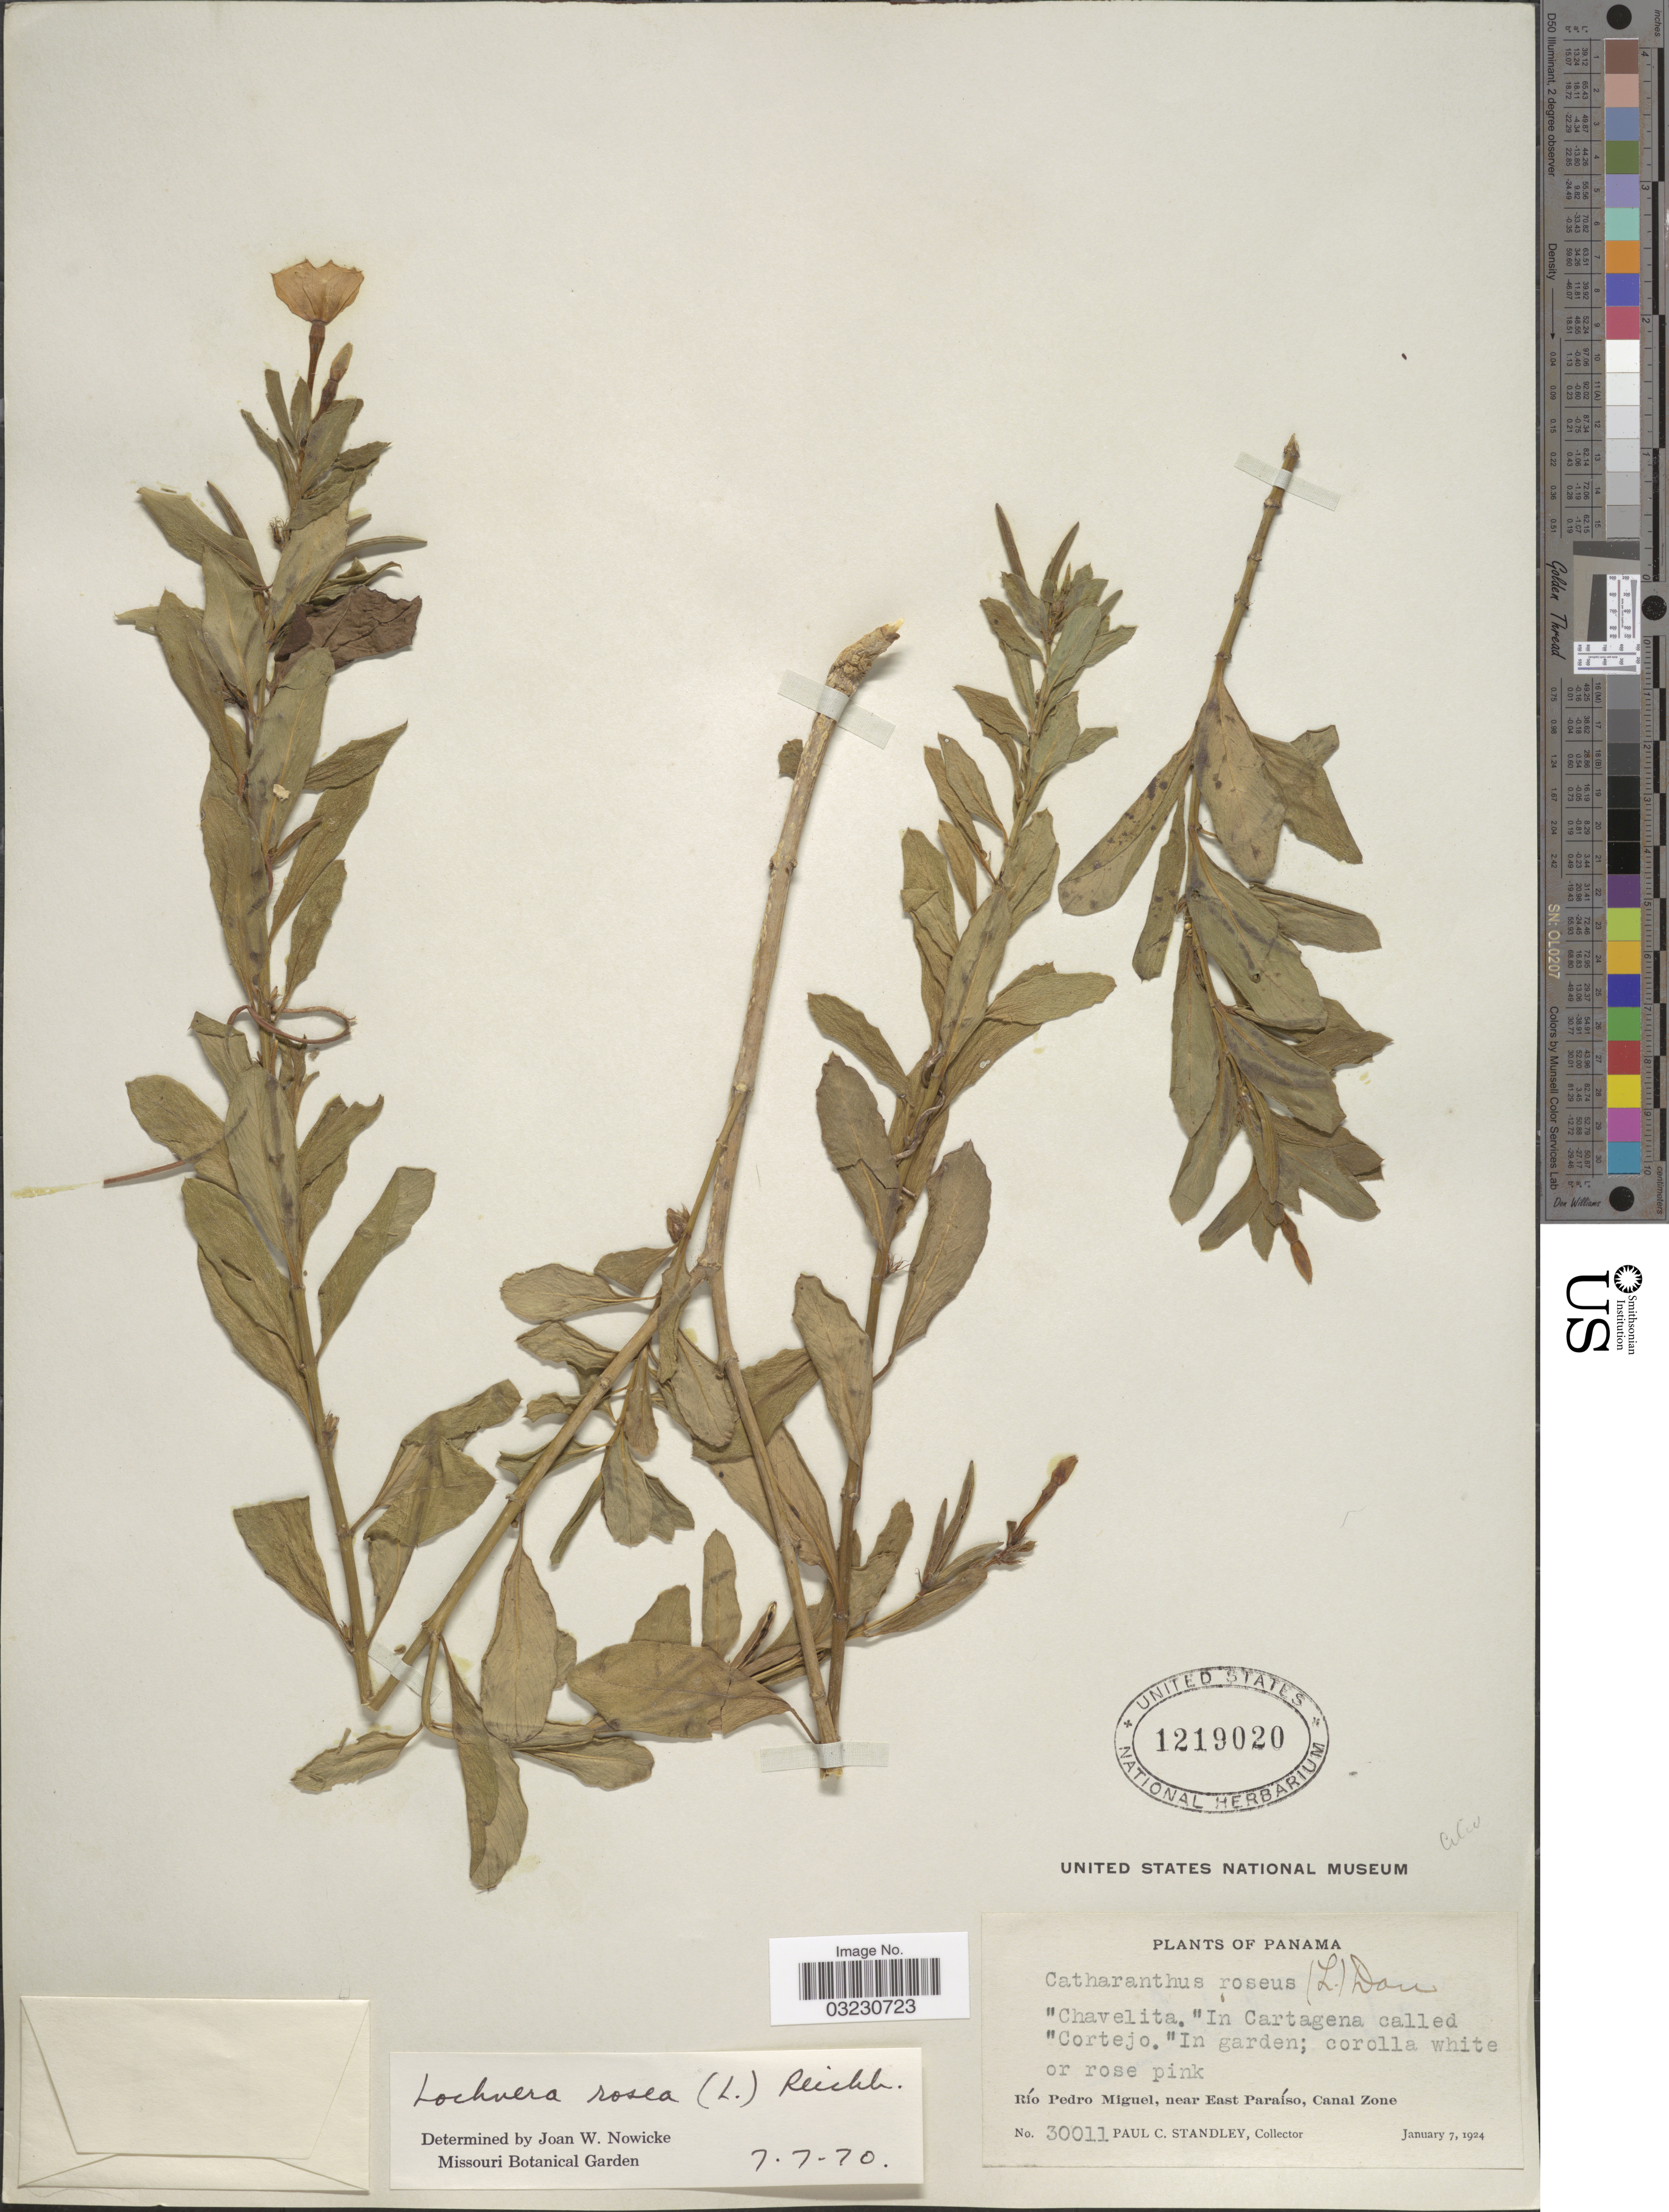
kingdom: Plantae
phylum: Tracheophyta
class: Magnoliopsida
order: Gentianales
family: Apocynaceae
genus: Catharanthus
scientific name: Catharanthus roseus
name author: (L.) G. Don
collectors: P. C. Standley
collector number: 30011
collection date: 1924-01-07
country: Panama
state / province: Colón / Panamá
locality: Río Pedro Miguel, near East Paraíso, Canal Zone.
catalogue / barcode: US 1219020